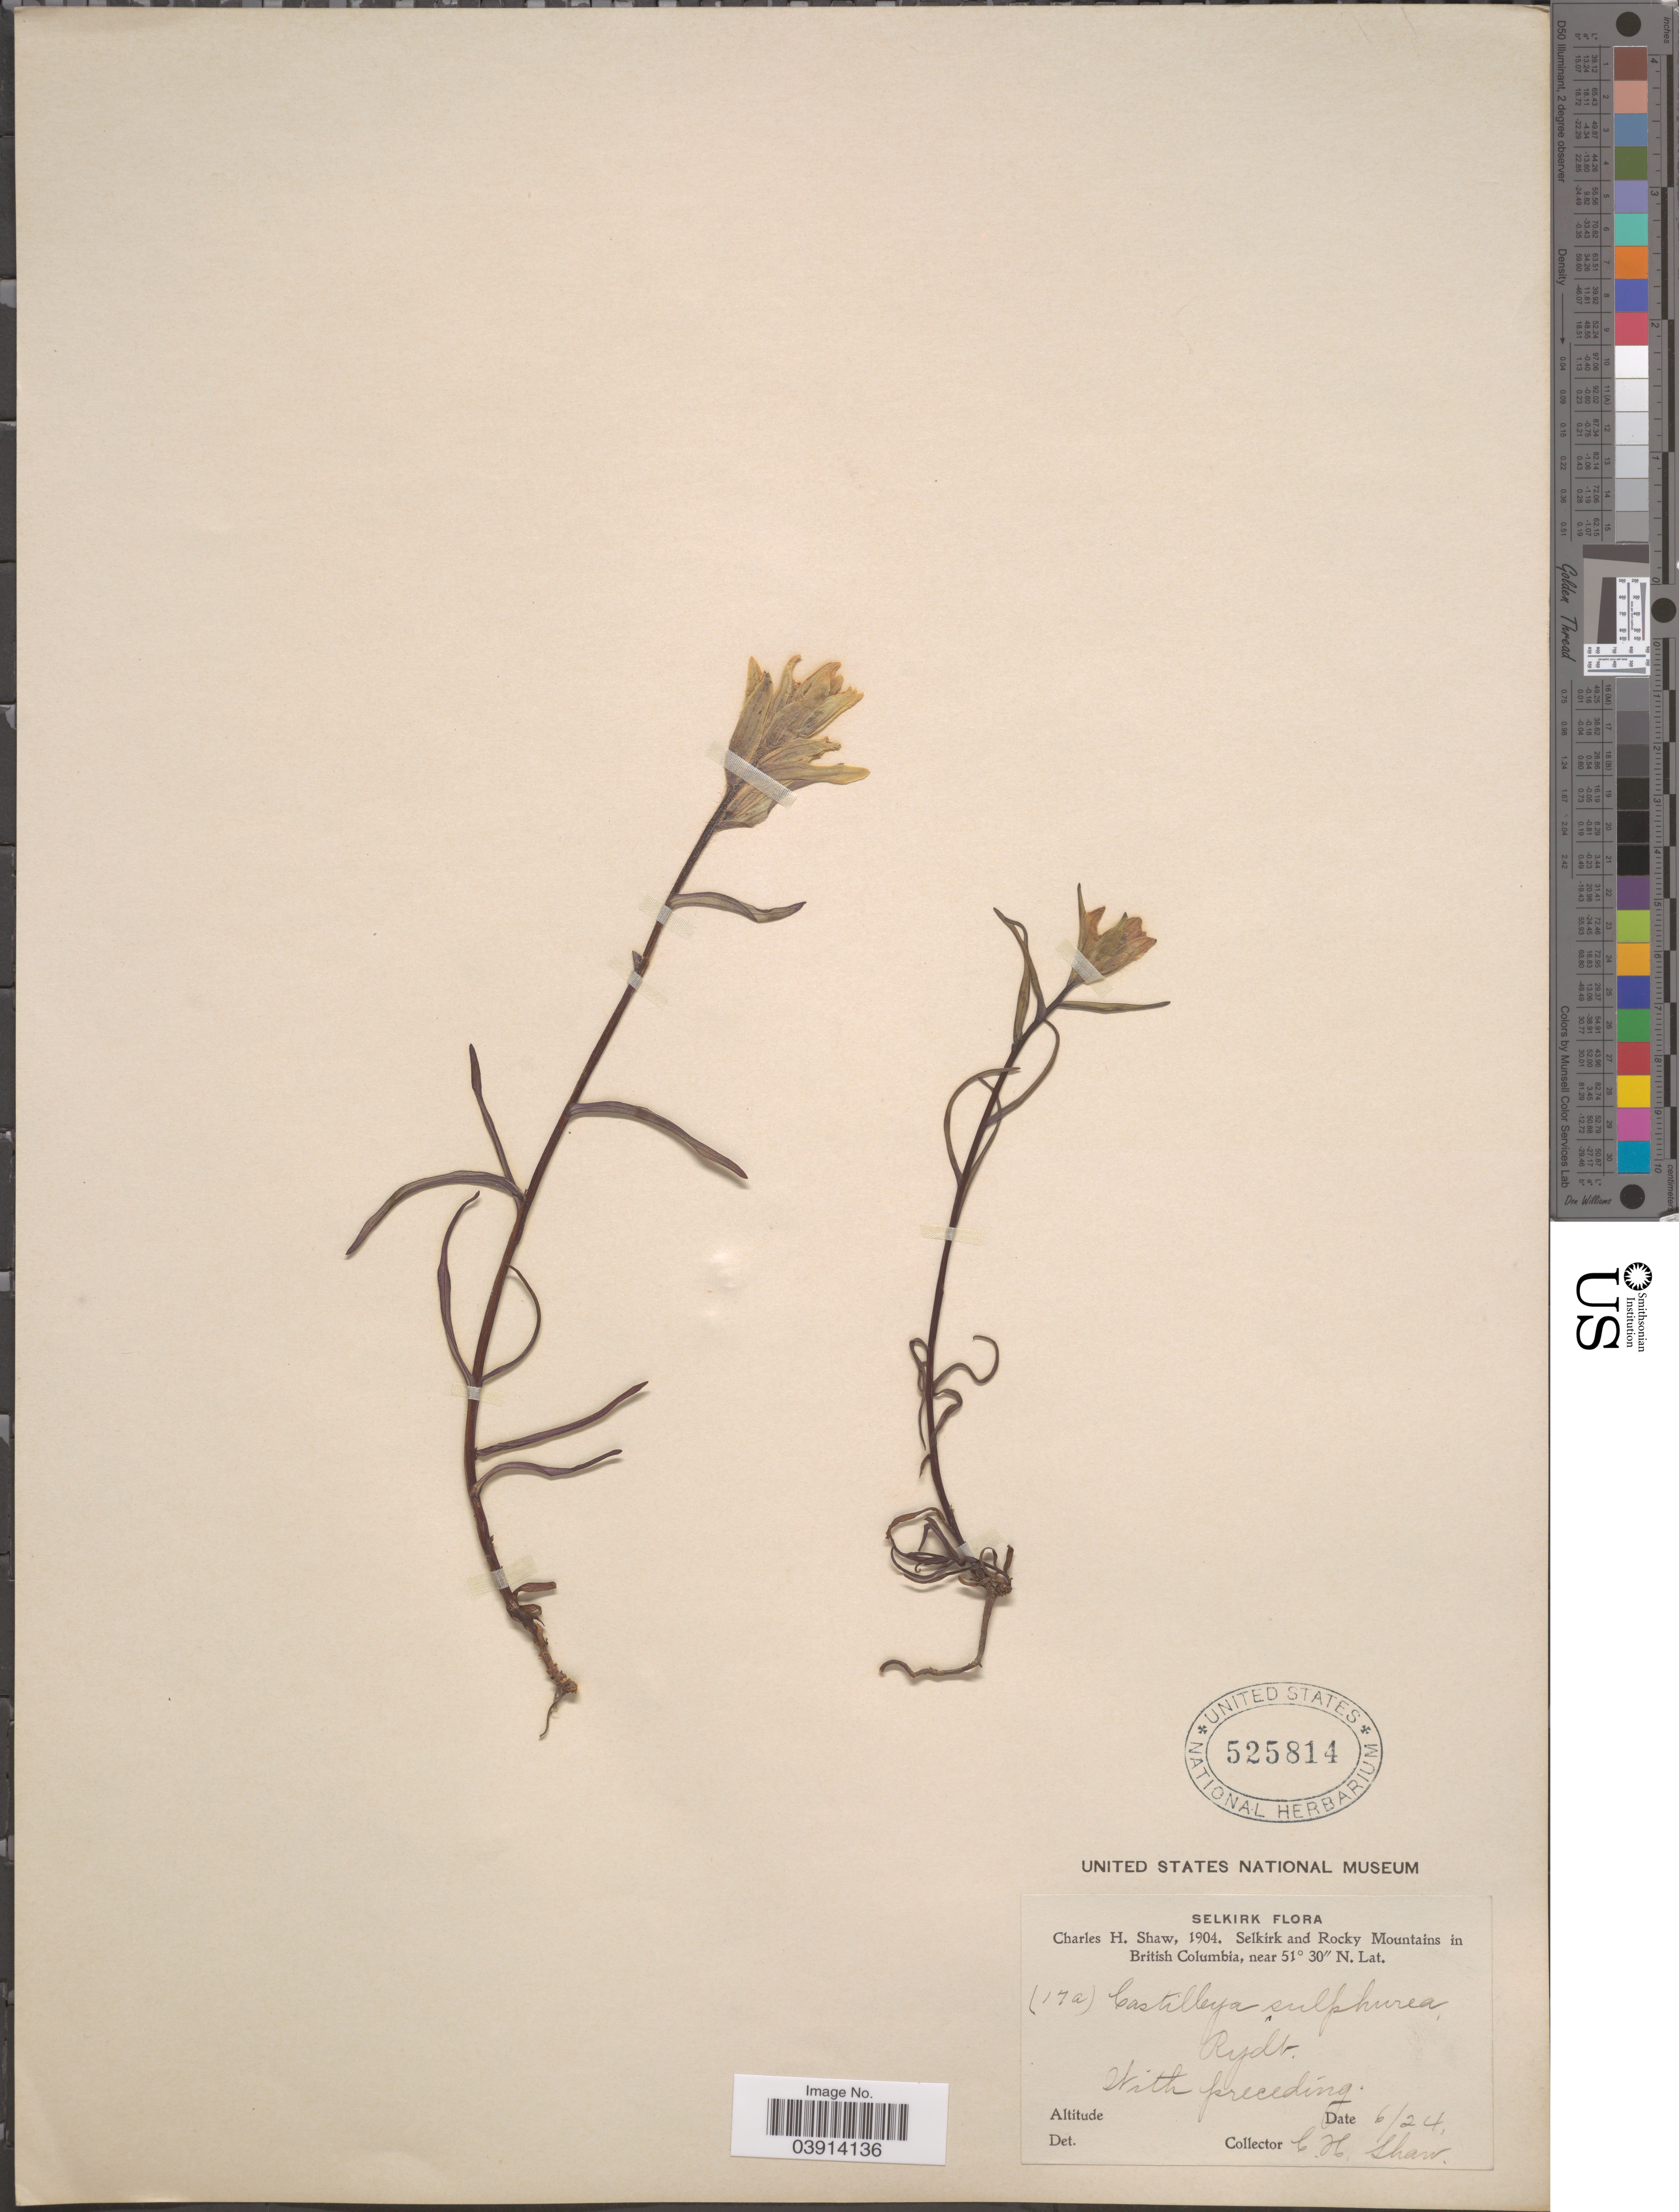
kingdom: Plantae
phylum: Tracheophyta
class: Magnoliopsida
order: Lamiales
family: Orobanchaceae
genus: Castilleja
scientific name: Castilleja tenella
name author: Rebrist.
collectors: C. H. Shaw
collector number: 17a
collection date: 1904-06-24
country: Canada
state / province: British Columbia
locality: Selkirk. Selkirk and Rocky Mountains.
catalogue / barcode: US 525814